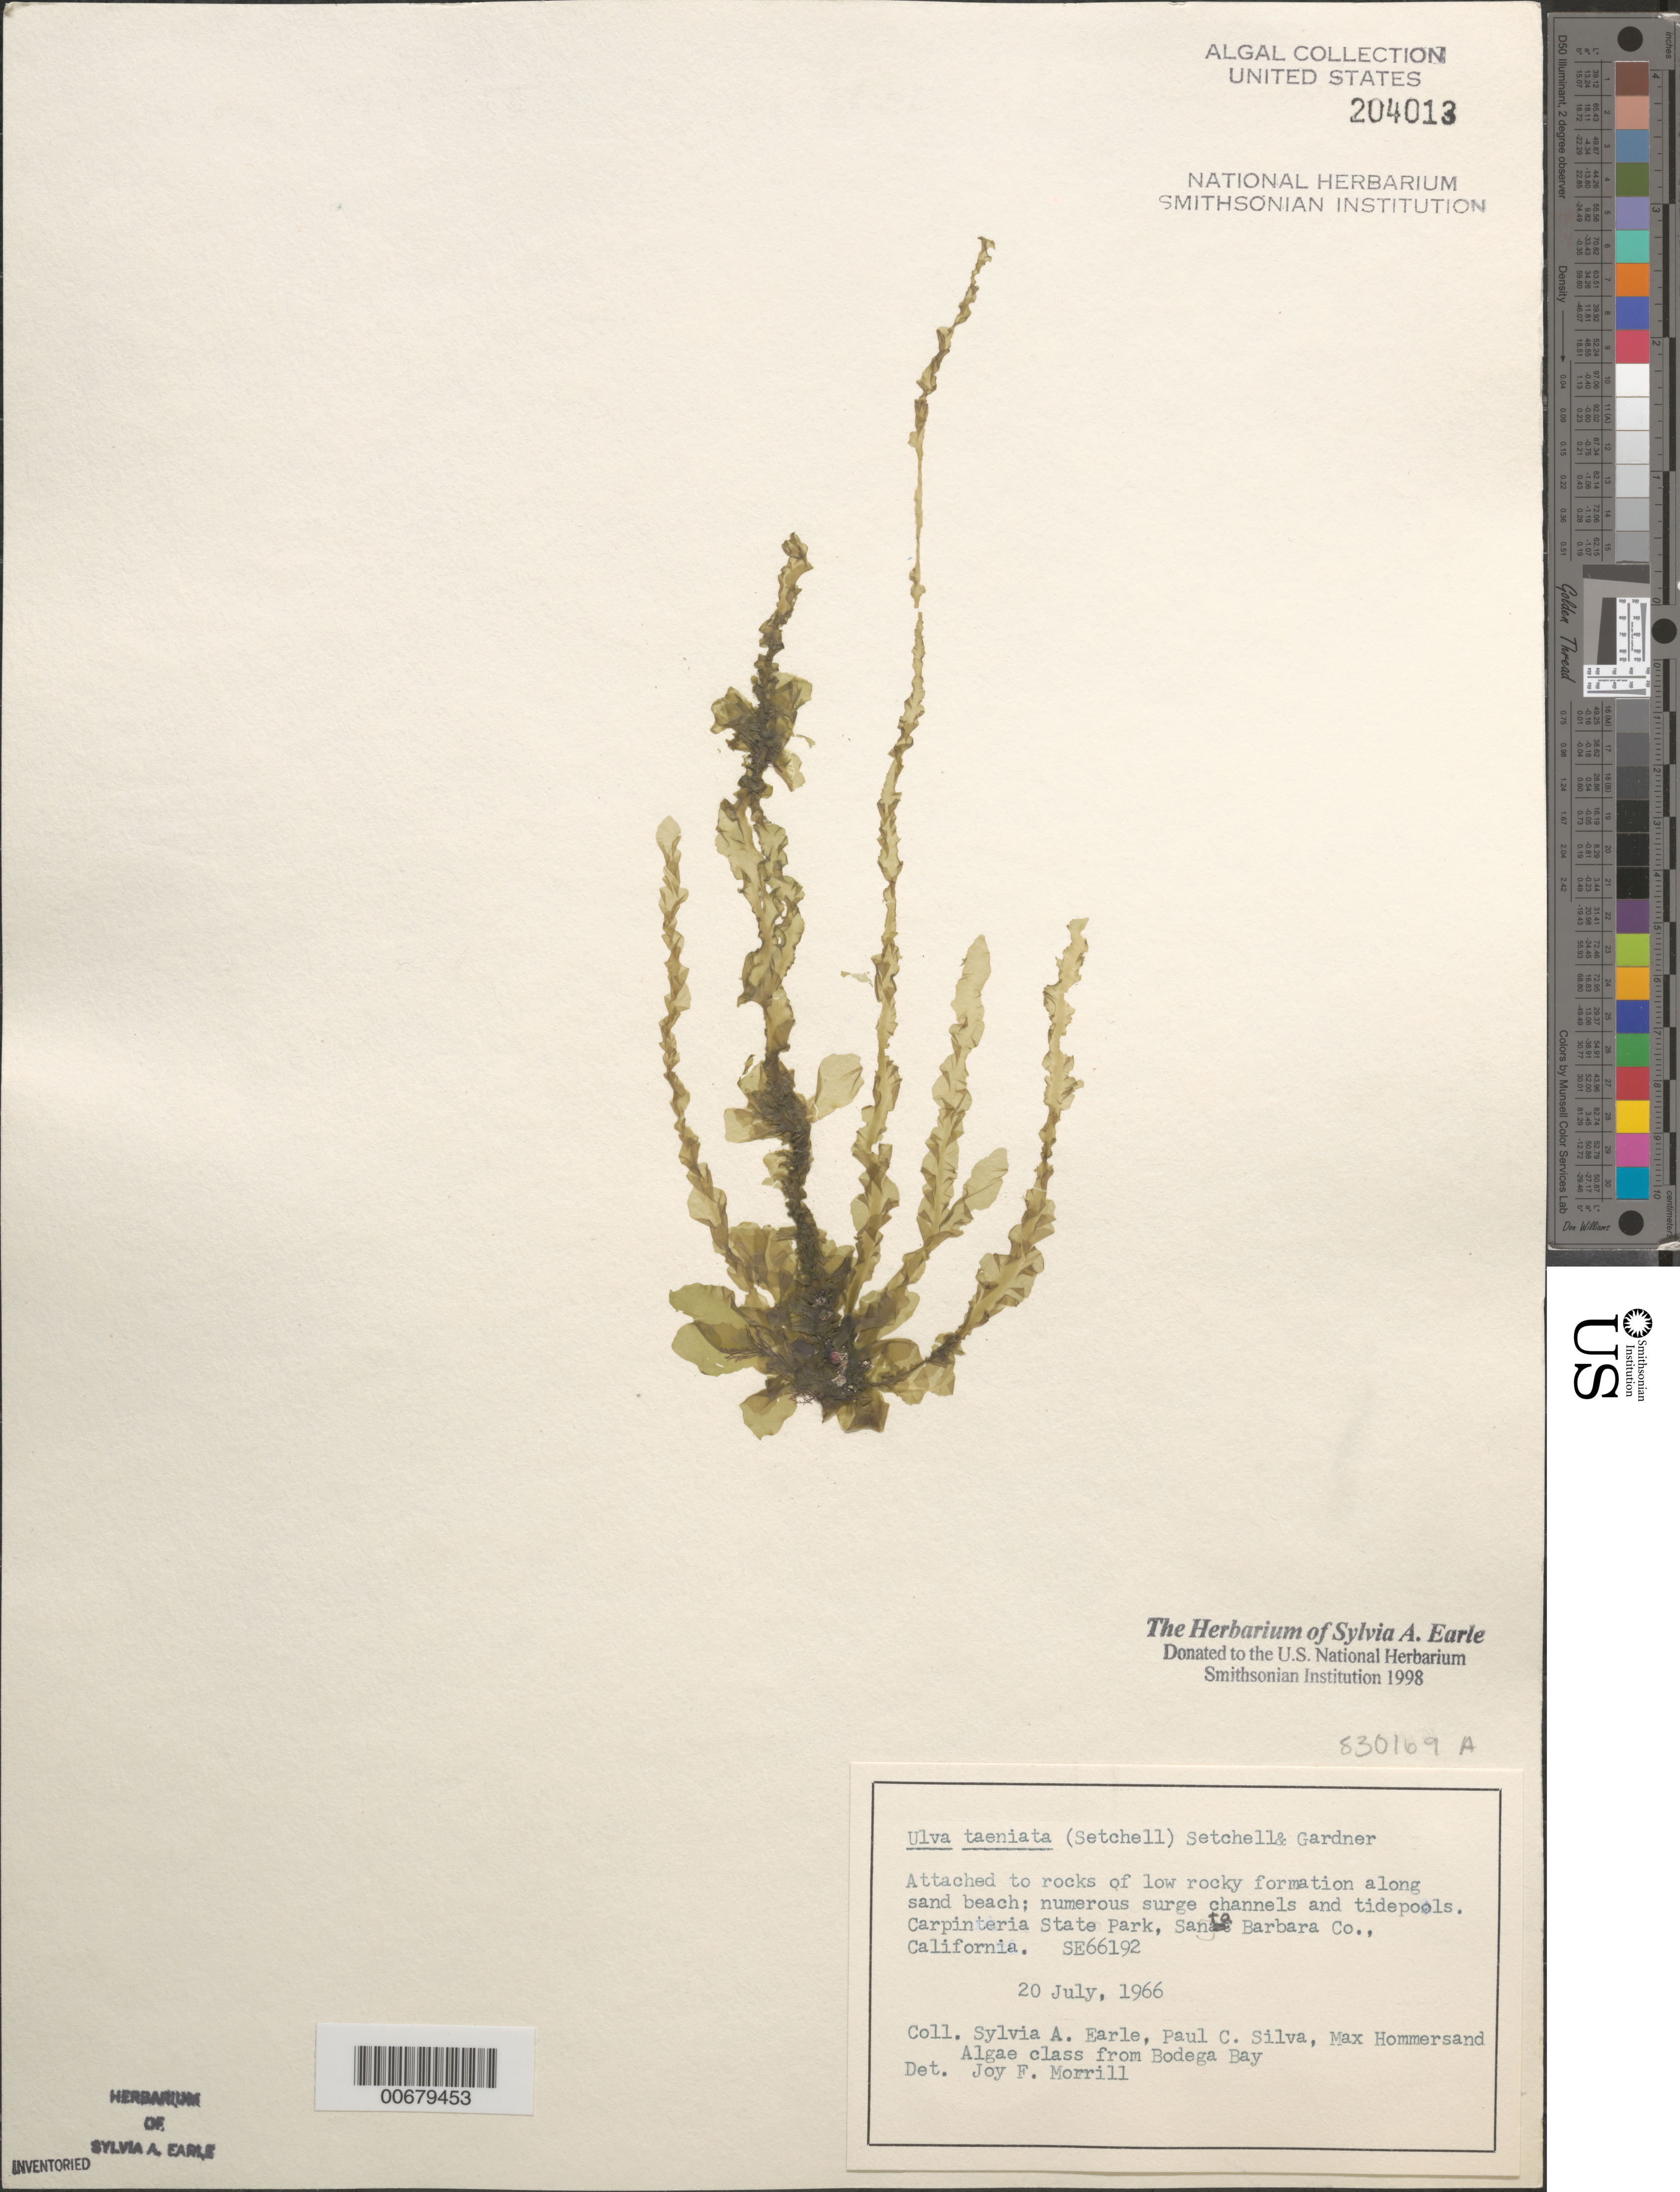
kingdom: Plantae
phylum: Chlorophyta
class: Ulvophyceae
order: Ulvales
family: Ulvaceae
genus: Ulva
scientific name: Ulva taeniata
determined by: Morrill, J.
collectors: S. A. Earle, P. C. Silva, M. H. Hommersand & Bodega Algae Class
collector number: SE 66192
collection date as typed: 20 Jul 1966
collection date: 1966-07-20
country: United States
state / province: California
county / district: Santa Barbara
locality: Carpinteria State Beach, State Park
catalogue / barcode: US 204013